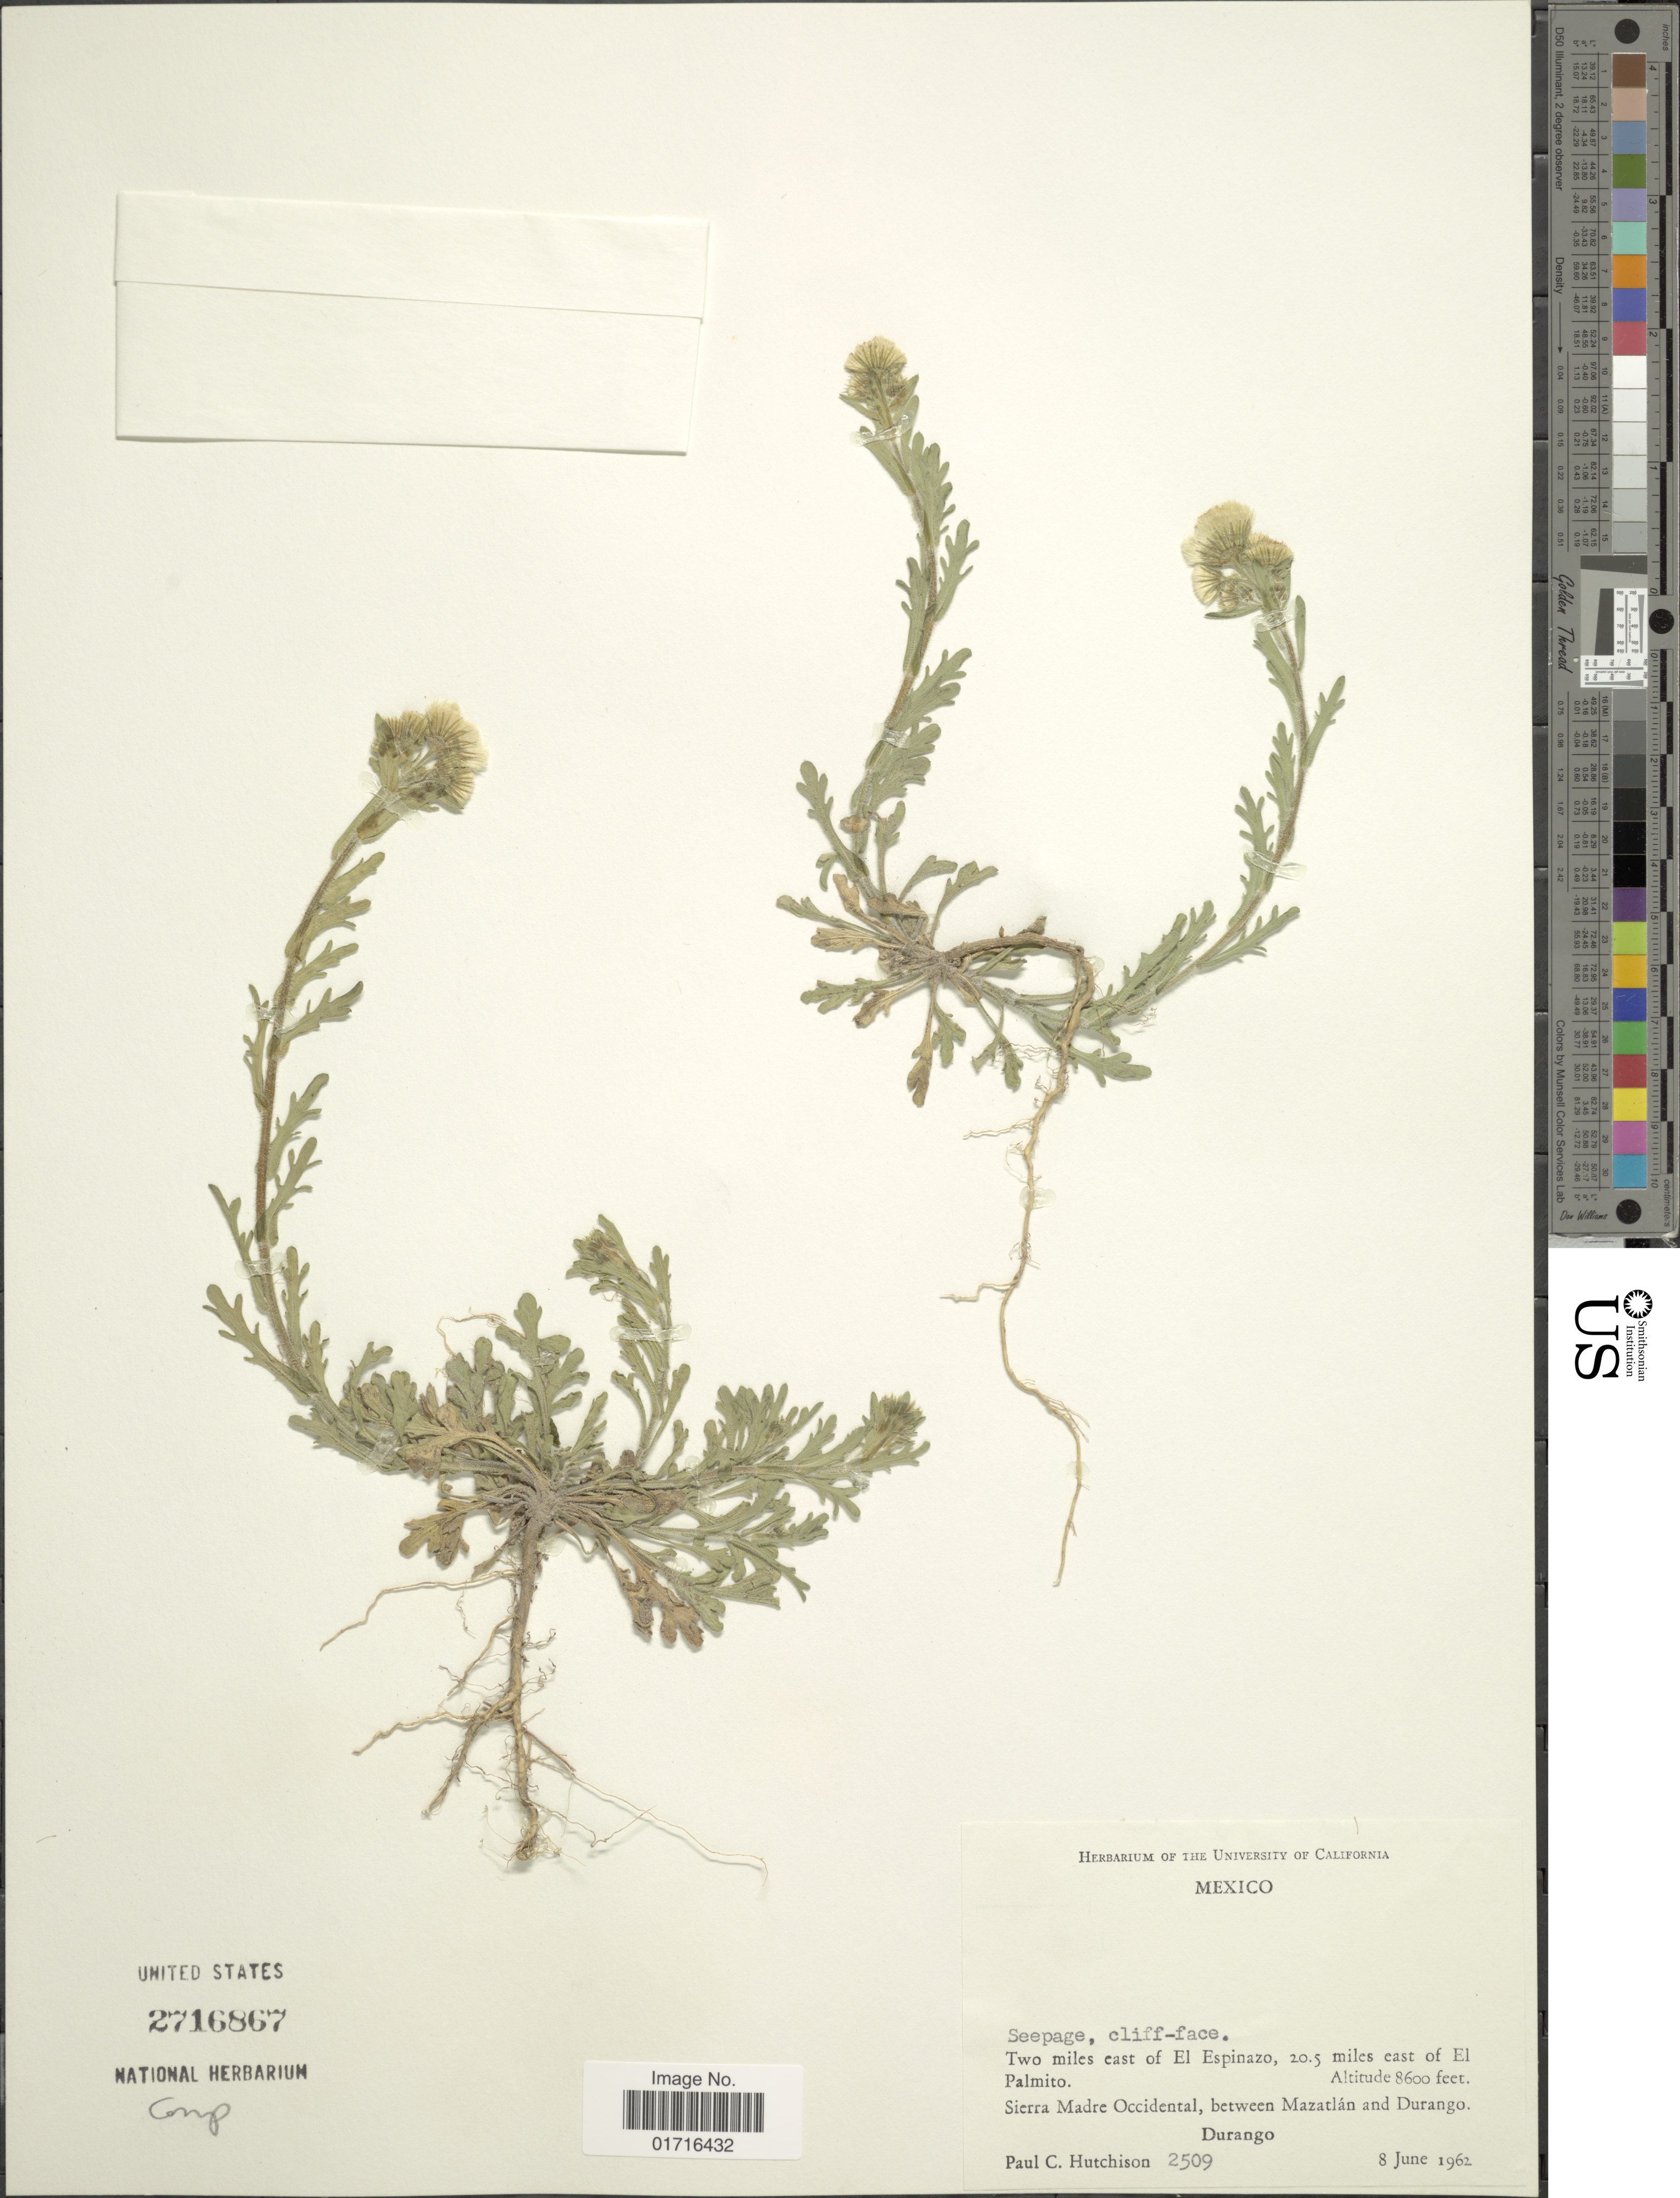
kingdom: Plantae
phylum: Tracheophyta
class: Magnoliopsida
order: Asterales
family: Asteraceae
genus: Conyza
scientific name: Conyza coronopifolia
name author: Kunth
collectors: P. C. Hutchison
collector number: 2509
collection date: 1962-06-08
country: Mexico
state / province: Durango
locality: Two miles east of El Espinazo, 20.5 miles east of El Palmito. Sierra Madre Occidental, between Mazatlan and Durango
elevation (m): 2621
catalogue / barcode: US 2716867